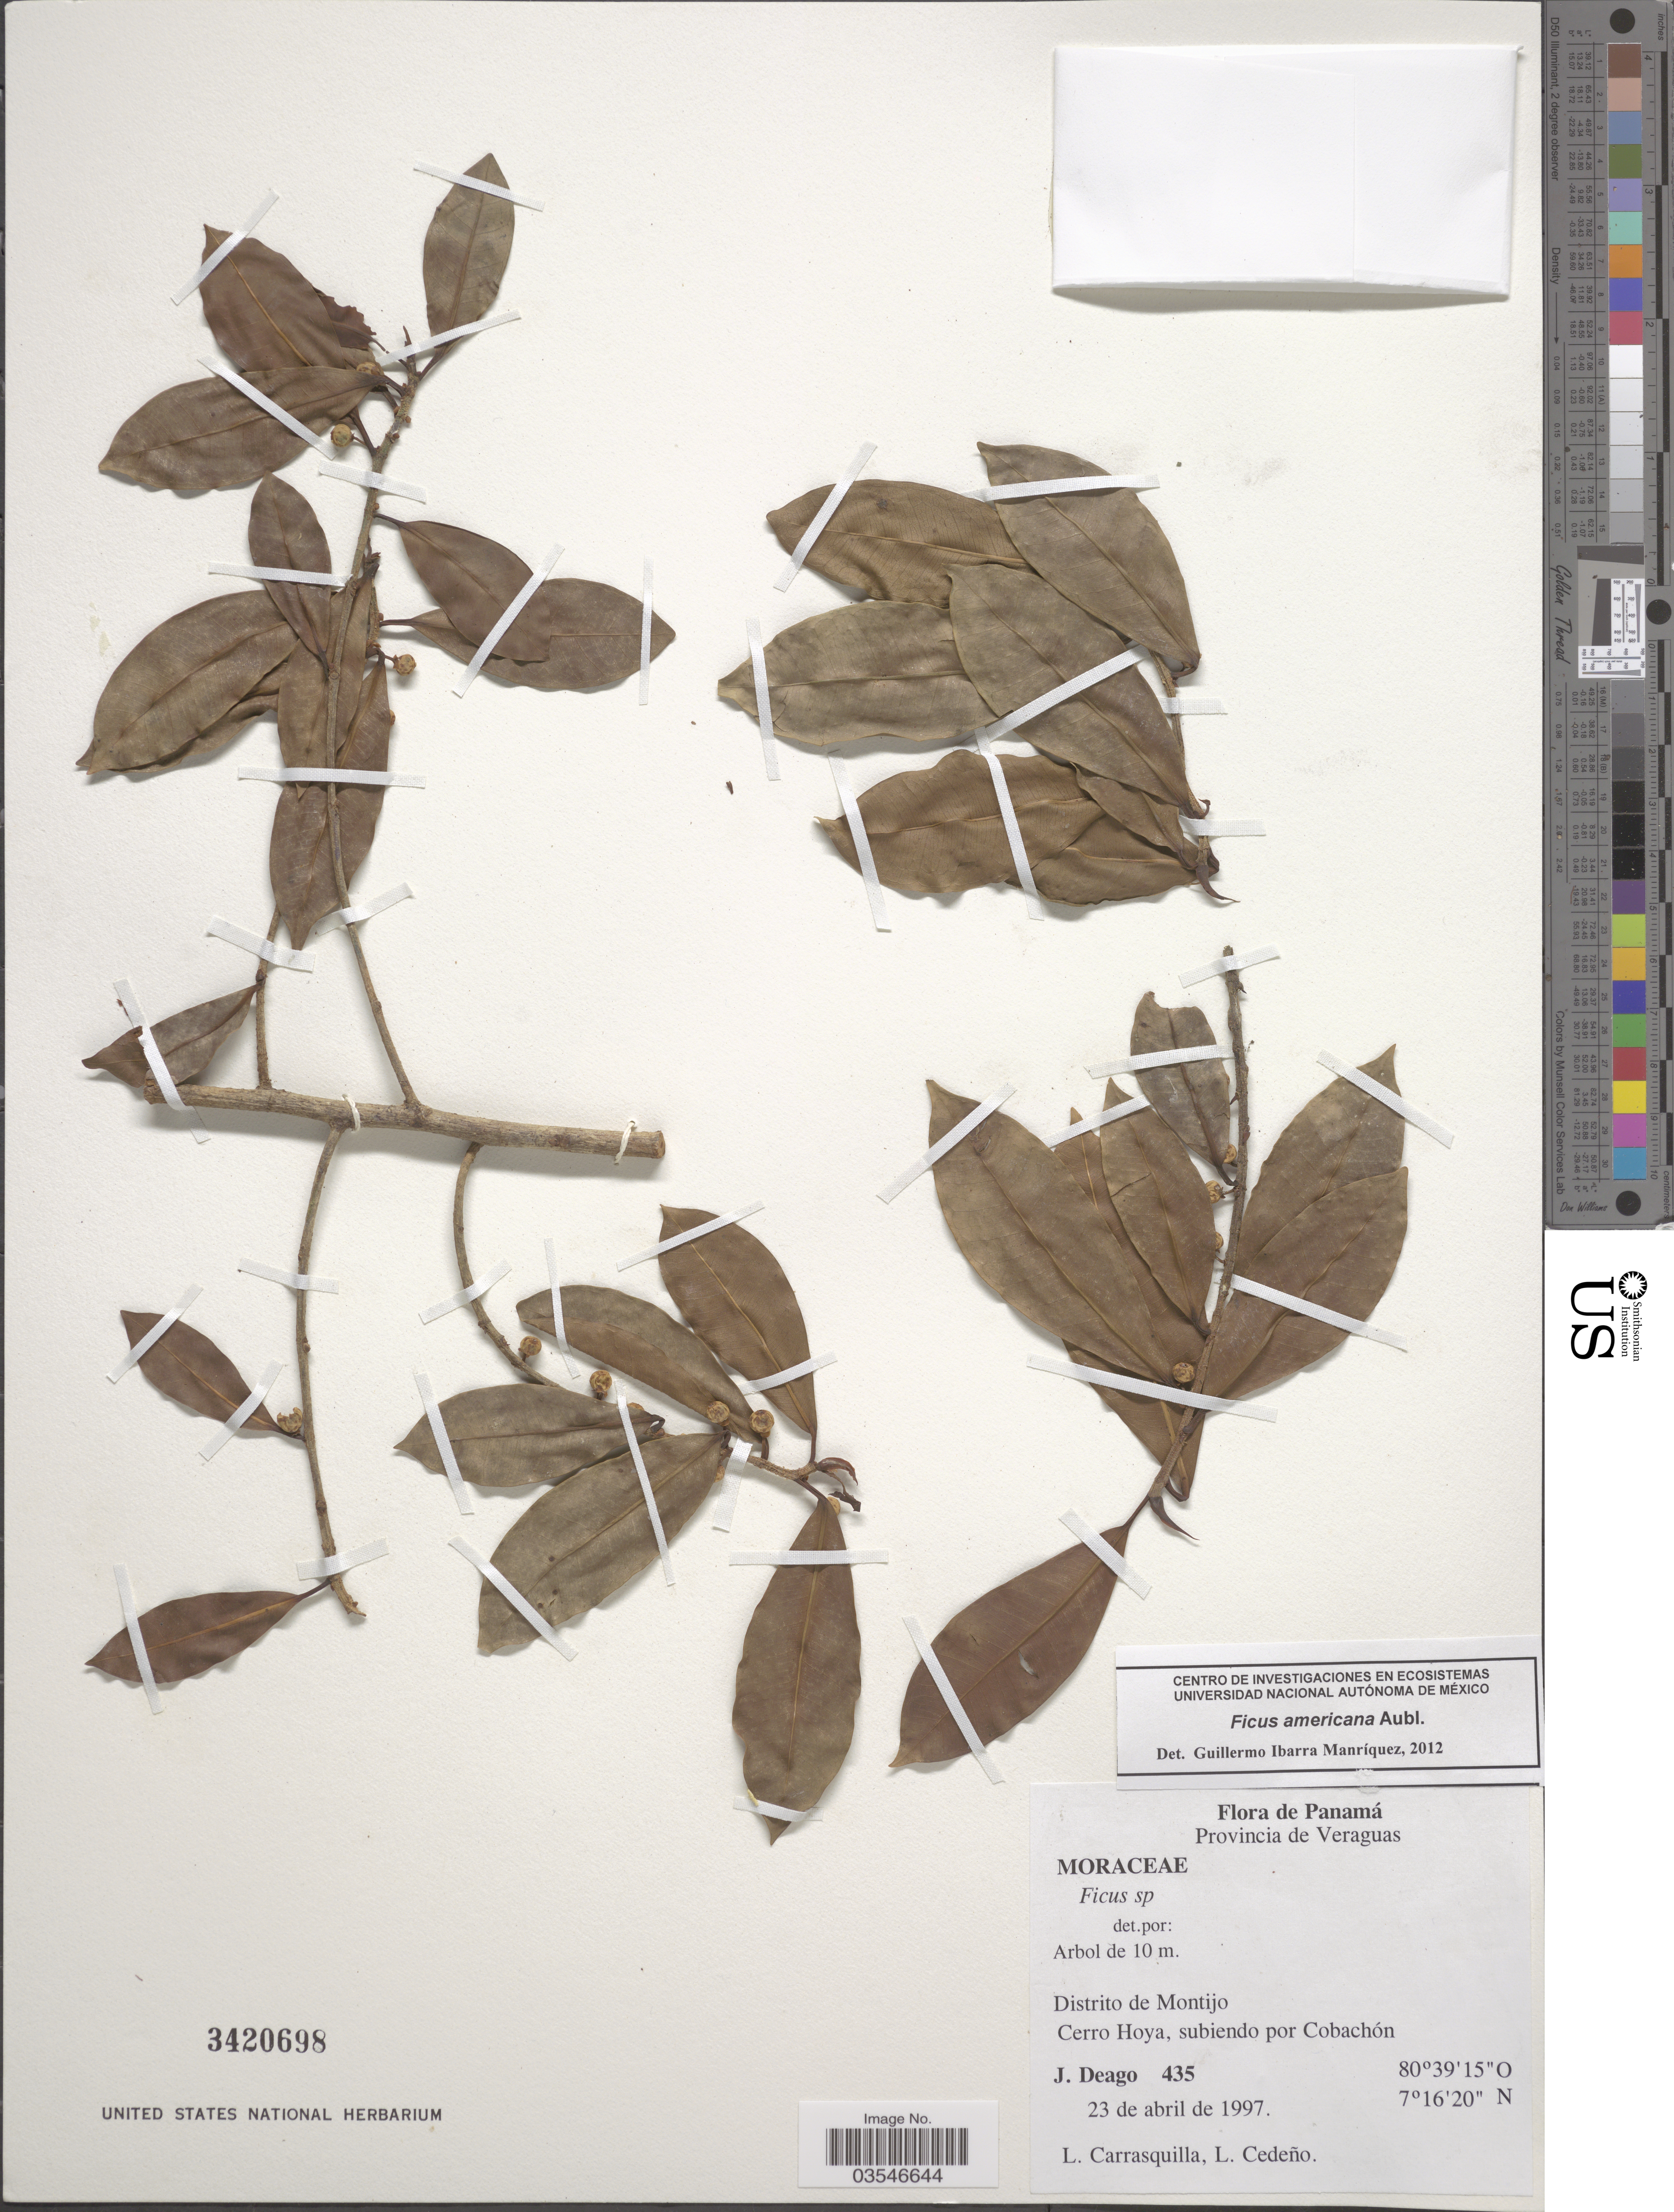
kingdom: Plantae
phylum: Tracheophyta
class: Magnoliopsida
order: Rosales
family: Moraceae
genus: Ficus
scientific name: Ficus americana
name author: Aubl.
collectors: J. Deago, L. Carrasquilla & L. Cedeño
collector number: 435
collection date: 1997-04-23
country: Panama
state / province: Veraguas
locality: Distrito de Montijo. Cerro Hoya, subiendo por Cobachón.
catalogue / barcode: US 3420698